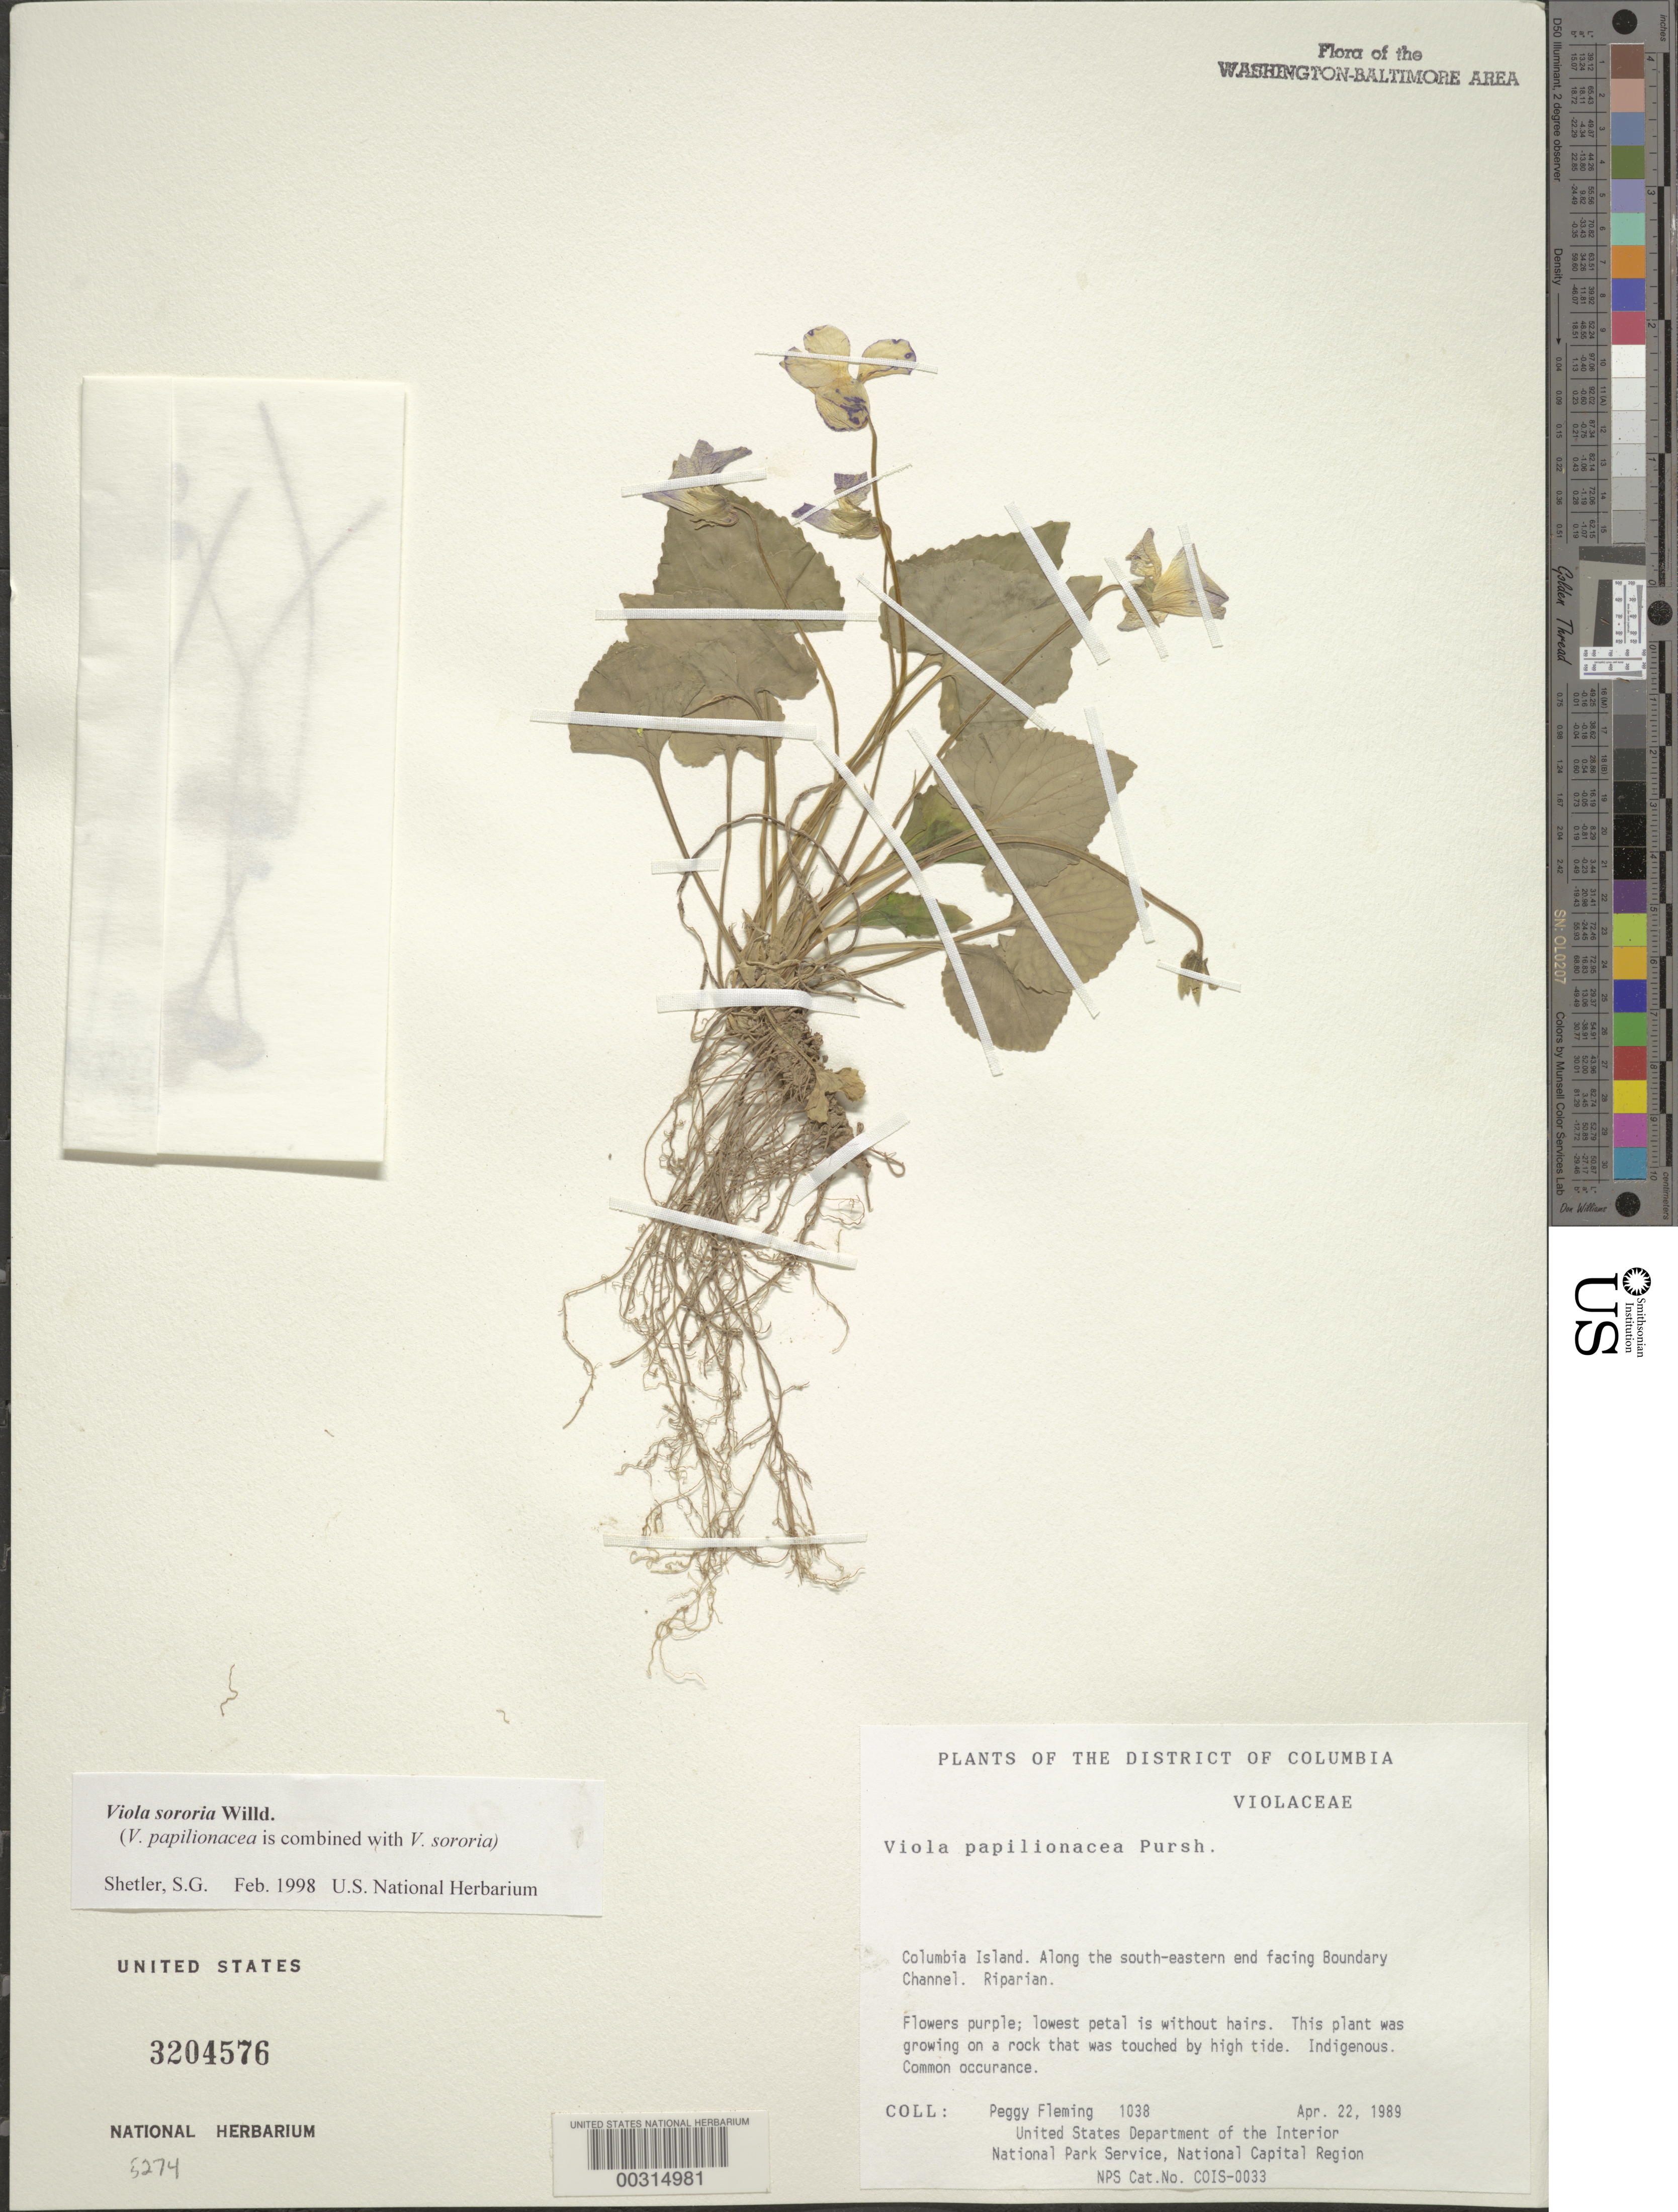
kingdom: Plantae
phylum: Tracheophyta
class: Magnoliopsida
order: Malpighiales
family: Violaceae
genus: Viola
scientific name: Viola sororia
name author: Willd.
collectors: P. Fleming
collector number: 1038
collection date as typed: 22 Apr 1989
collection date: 1989-04-22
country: United States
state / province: District of Columbia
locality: Columbia Island, SE end of Island facing Boundary Channel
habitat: On rock touched by high tide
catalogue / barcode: US 3204576